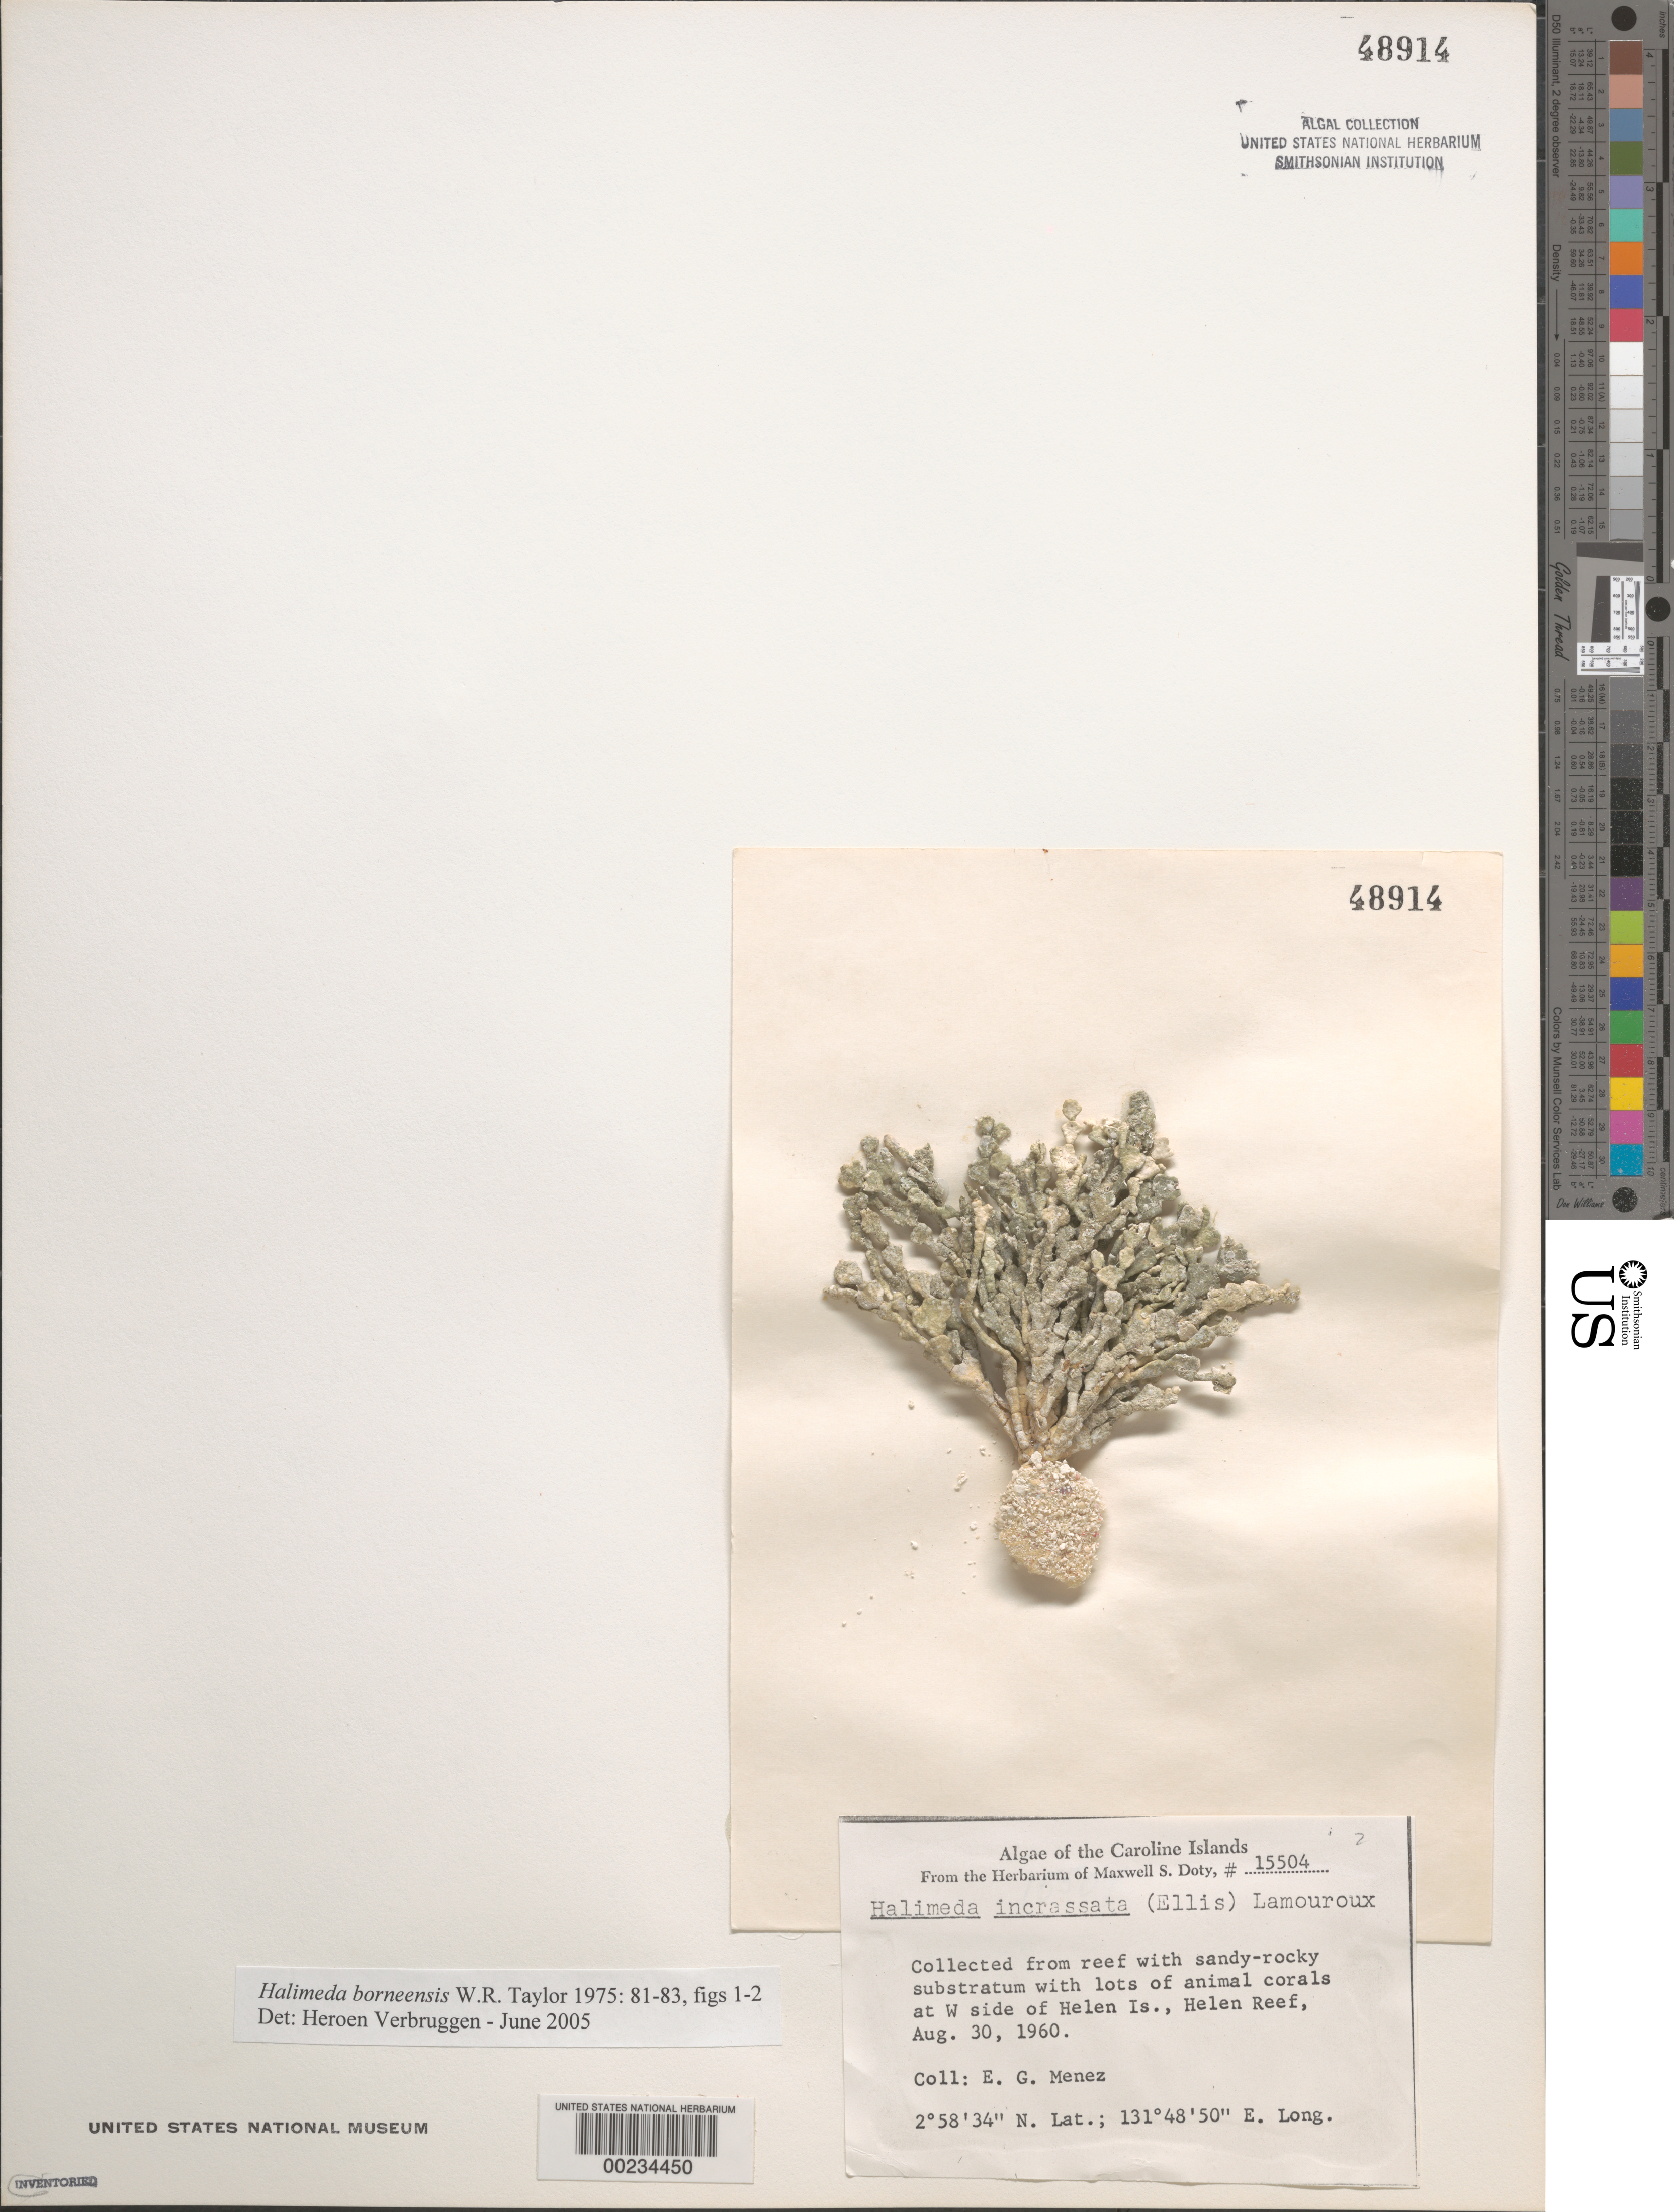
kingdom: Plantae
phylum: Chlorophyta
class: Ulvophyceae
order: Bryopsidales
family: Halimedaceae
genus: Halimeda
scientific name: Halimeda borneensis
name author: W.R. Taylor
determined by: Verbruggen, H.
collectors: Meñez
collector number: MSD 15504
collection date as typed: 30 Aug 1960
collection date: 1960-08-30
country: Palau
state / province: Belau Outliers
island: Helen Atoll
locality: Helen Reef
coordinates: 2 58' 34" N, 131 48' 50" E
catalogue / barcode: US 48914